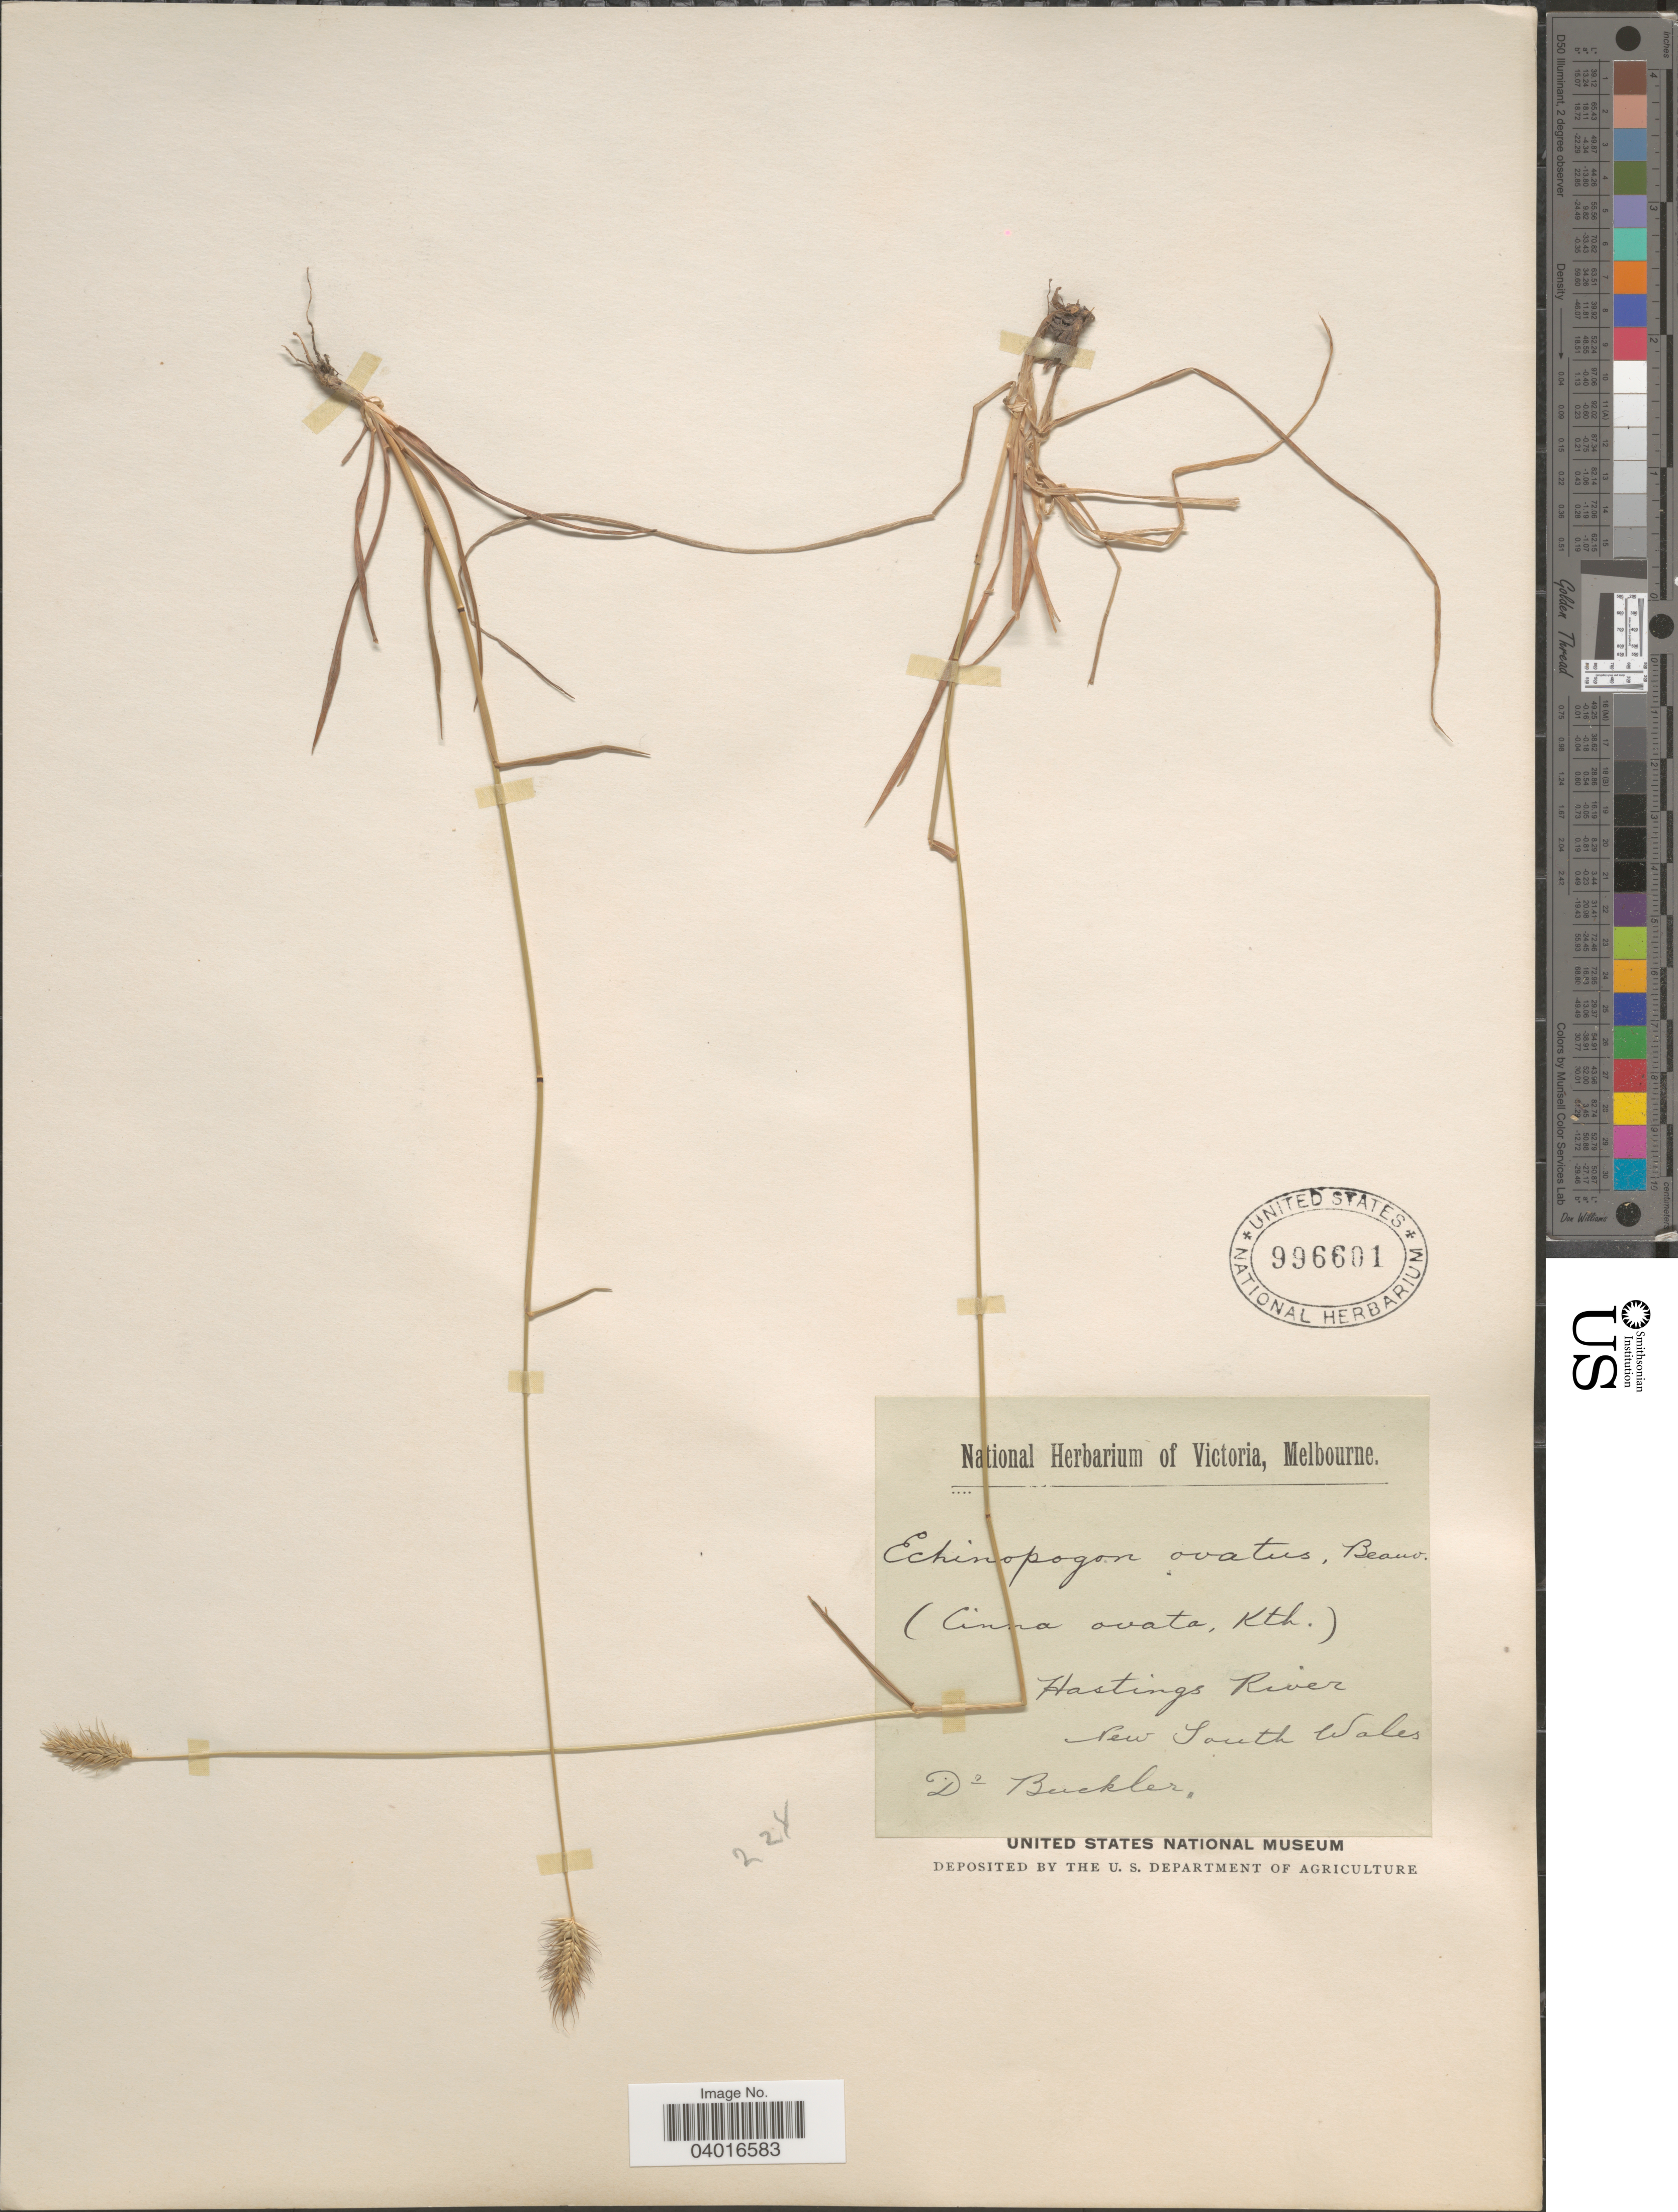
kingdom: Plantae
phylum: Tracheophyta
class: Liliopsida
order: Poales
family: Poaceae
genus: Echinopogon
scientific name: Echinopogon ovatus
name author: (G. Forst.) P. Beauv.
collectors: Buckler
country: Australia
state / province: New South Wales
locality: Hastings River.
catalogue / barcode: US 996601